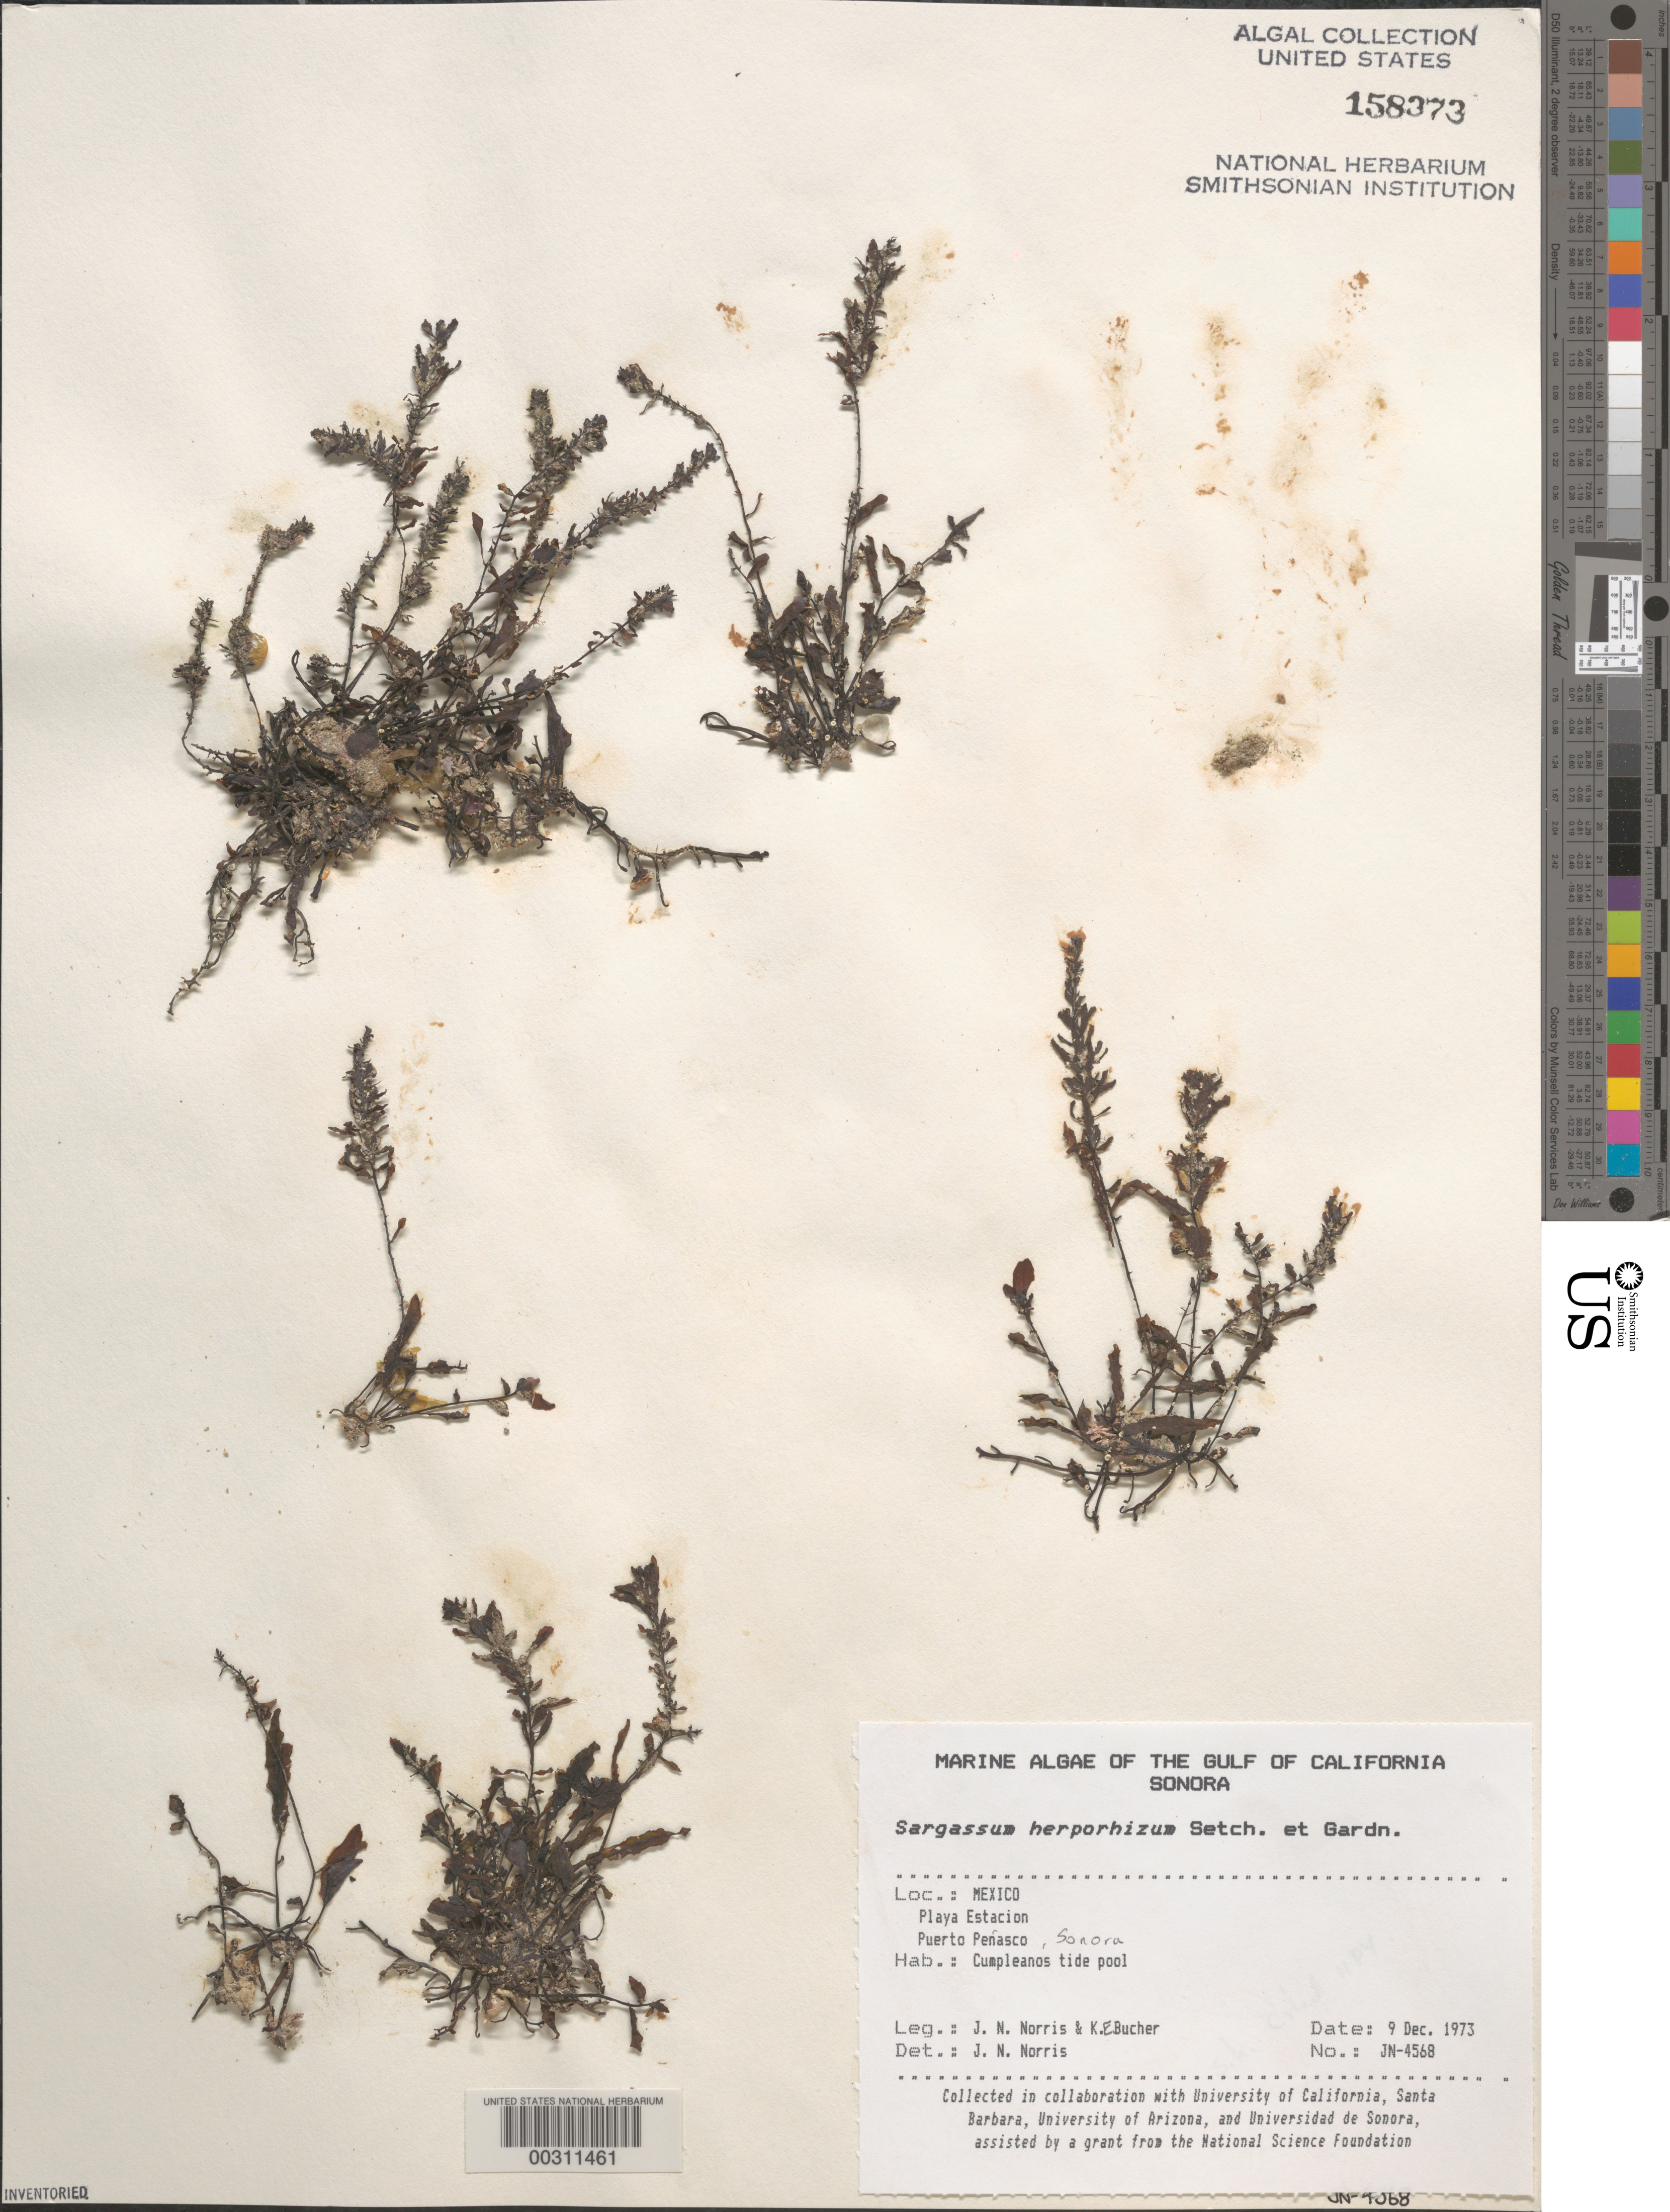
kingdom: Chromista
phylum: Ochrophyta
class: Phaeophyceae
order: Fucales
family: Sargassaceae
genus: Sargassum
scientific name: Sargassum herporhizum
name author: Setch. & N.L. Gardner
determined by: Norris, James N.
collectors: J. N. Norris & K. E. Bucher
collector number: JN-4568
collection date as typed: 09 Dec 1973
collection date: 1973-12-09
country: Mexico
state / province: Sonora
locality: Playa Estacion, Puerto Penasco, Cumpleanos tide pool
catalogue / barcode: US 158373